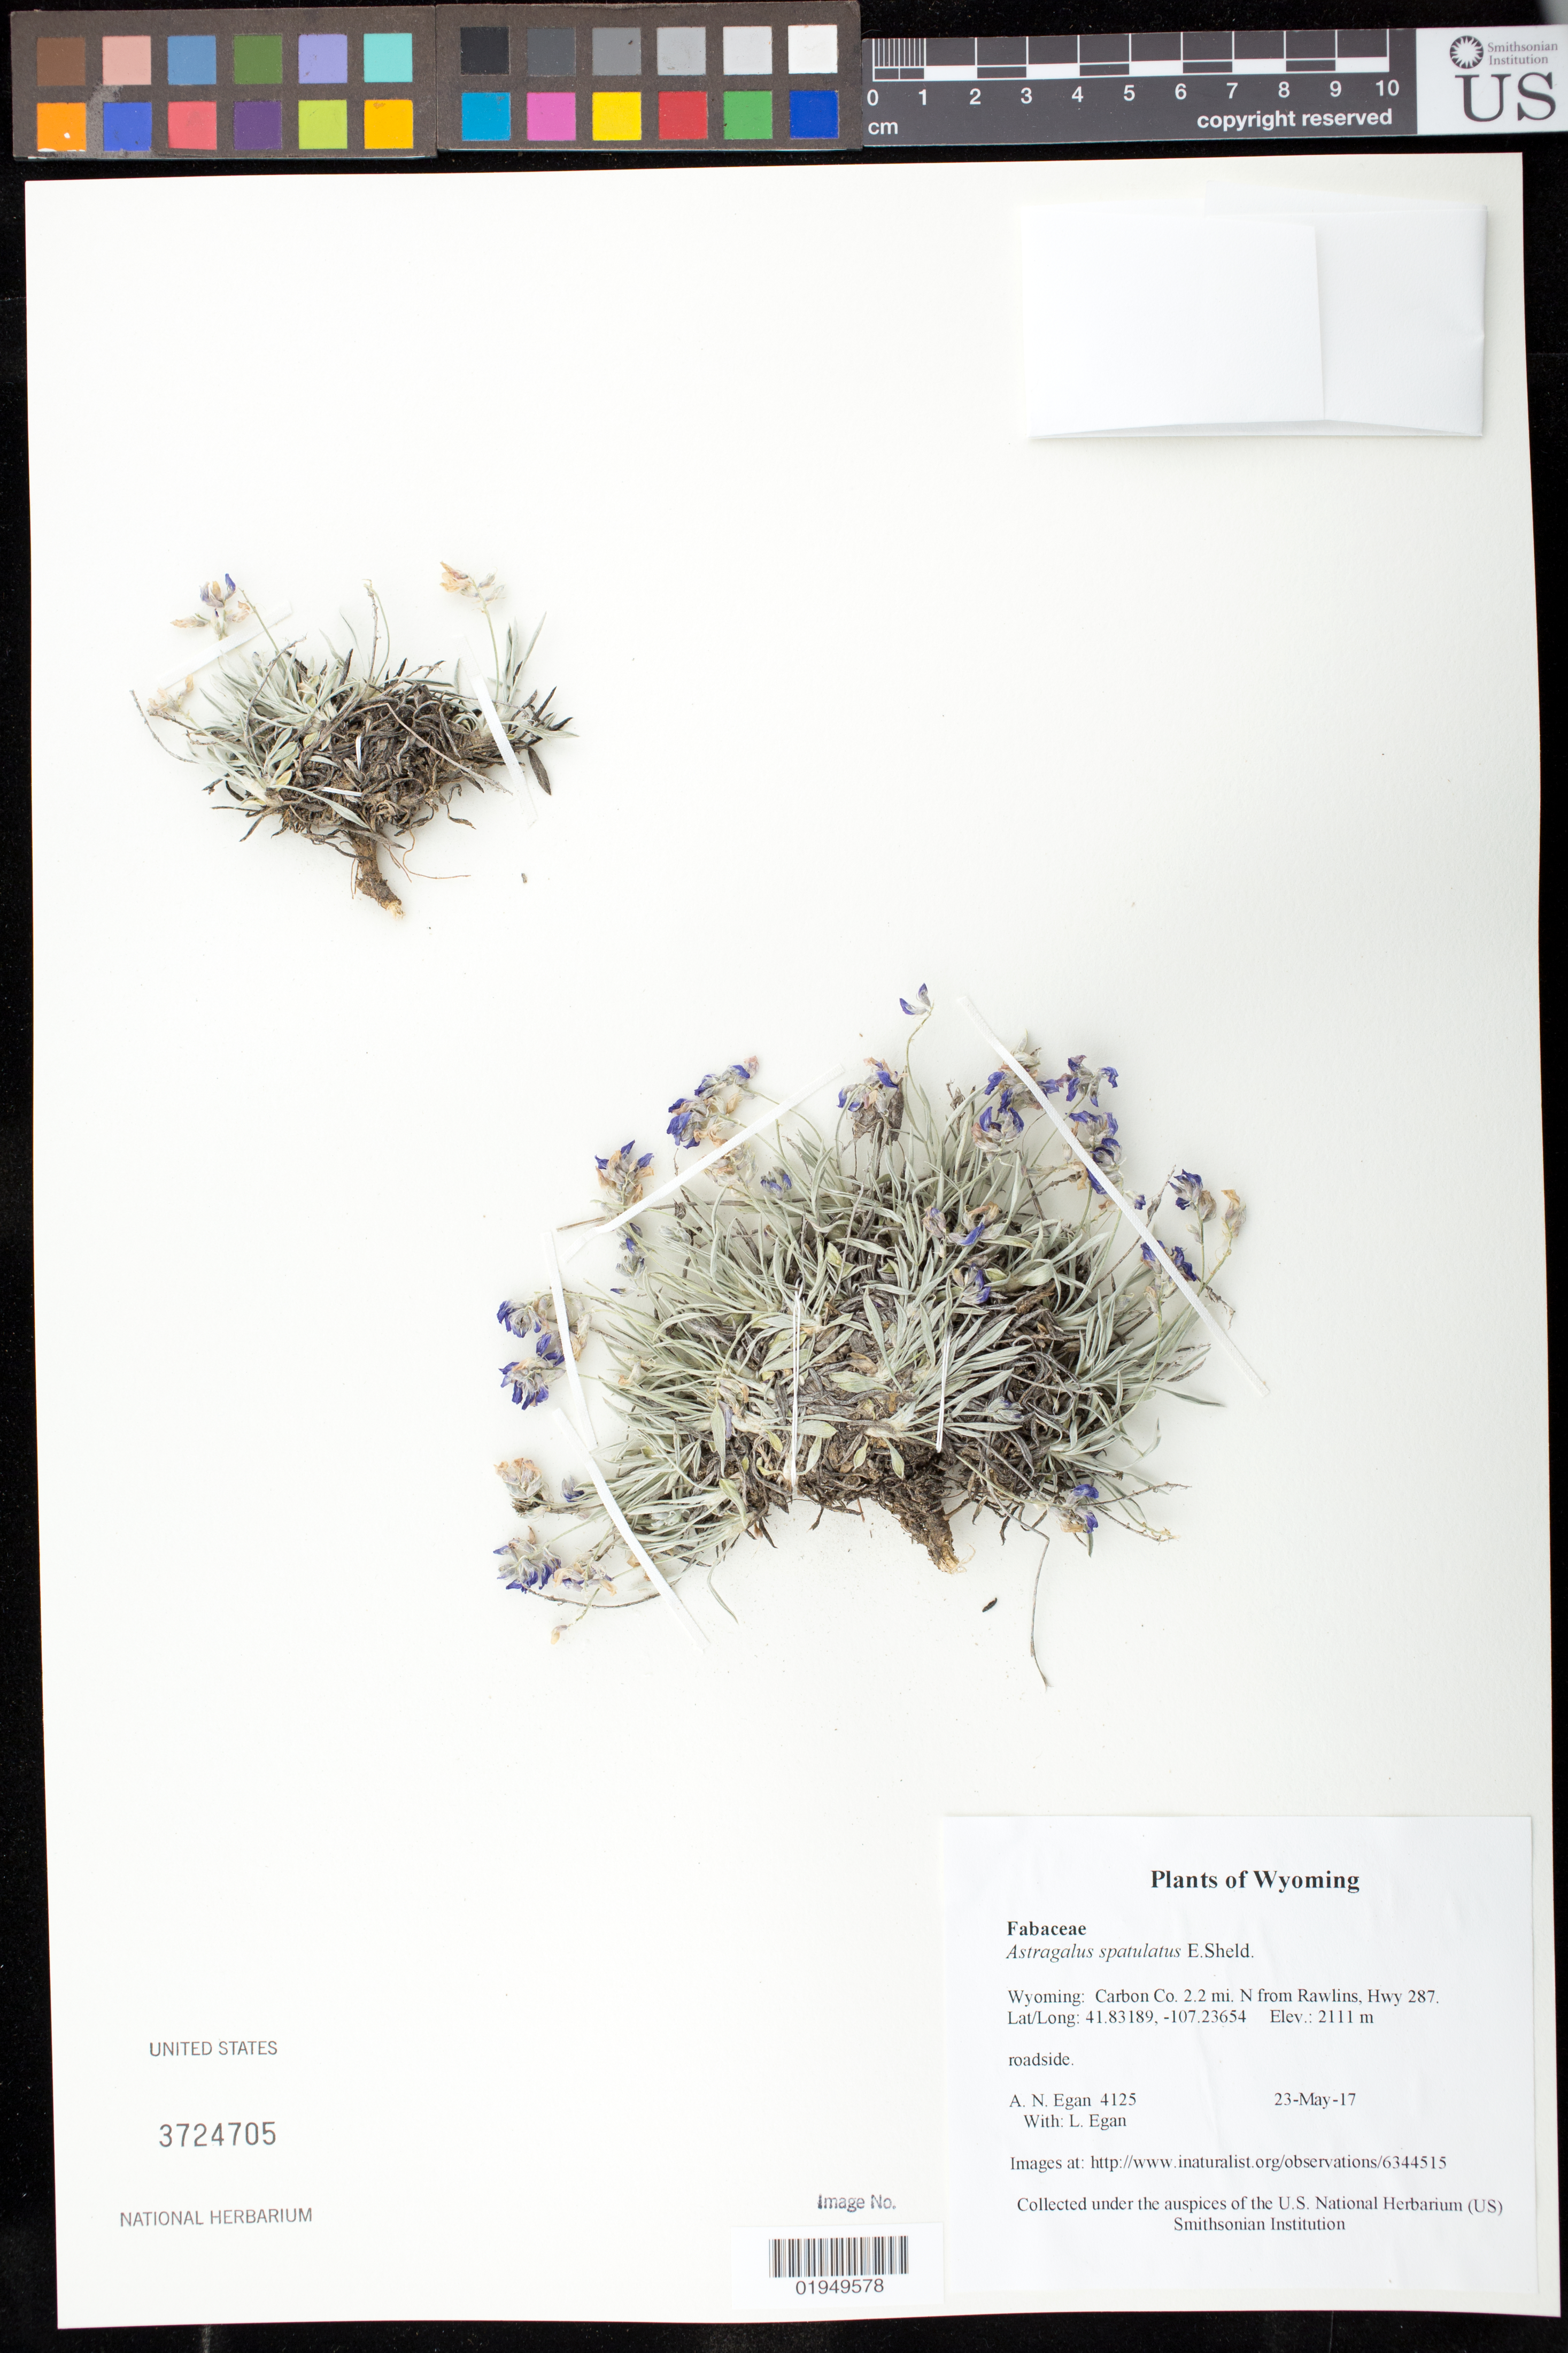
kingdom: Plantae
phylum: Tracheophyta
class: Magnoliopsida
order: Fabales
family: Fabaceae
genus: Astragalus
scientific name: Astragalus spatulatus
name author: E. Sheld.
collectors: A. N. Egan & L. Egan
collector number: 4125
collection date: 2017-05-23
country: United States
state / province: Wyoming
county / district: Carbon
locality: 2.2 mi. N from Rawlins, Hwy 287.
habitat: Roadside.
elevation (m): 2111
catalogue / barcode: US 3724705